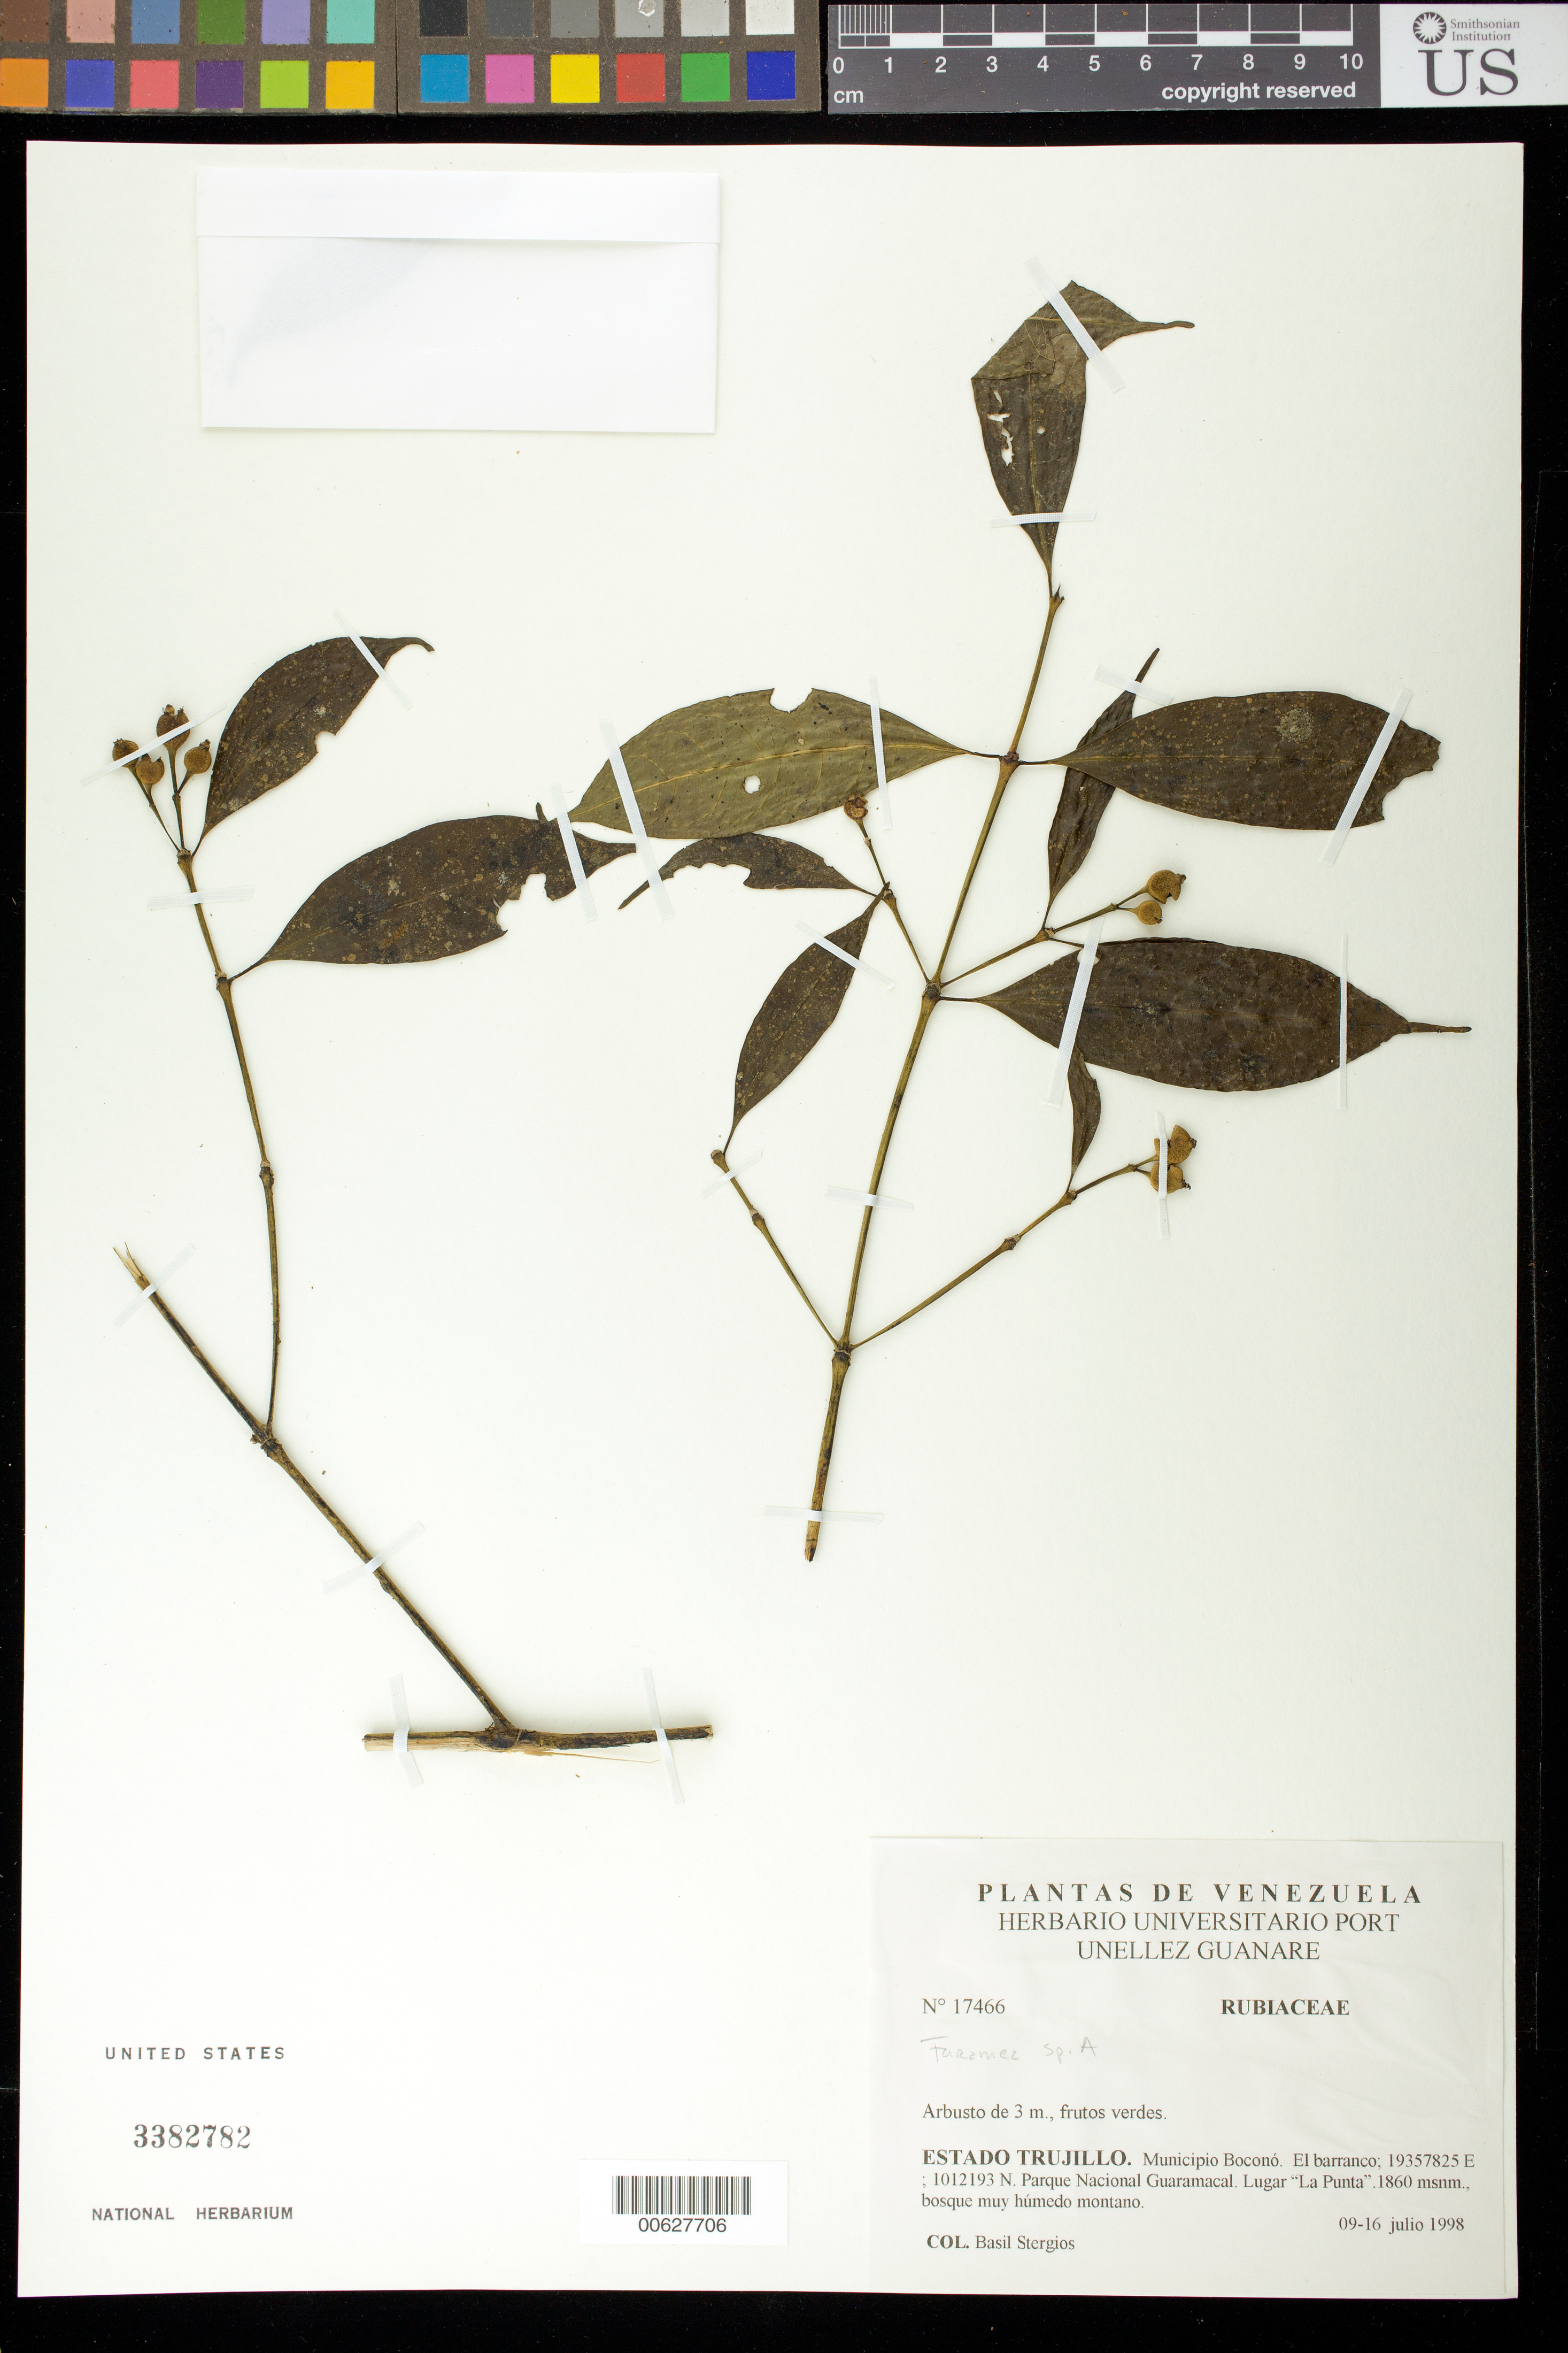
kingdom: Plantae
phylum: Tracheophyta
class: Magnoliopsida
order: Gentianales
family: Rubiaceae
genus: Faramea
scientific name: Faramea larensis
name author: Steyerm.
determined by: Dorr, L. J., (BOT), Smithsonian Institution - National Museum of Natural History (UNITED STATES)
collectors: B. G. Stergios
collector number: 17466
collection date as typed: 09 Jul 1998 to 16 Jul 1998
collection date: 1998-07-09/1998-07-16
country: Venezuela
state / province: Trujillo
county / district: Boconó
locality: Parque Nacional Guaramacal, lugar La Punta. El barranco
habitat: Bosque muy húmedo montano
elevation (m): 1860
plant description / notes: PORT, US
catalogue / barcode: US 3382782